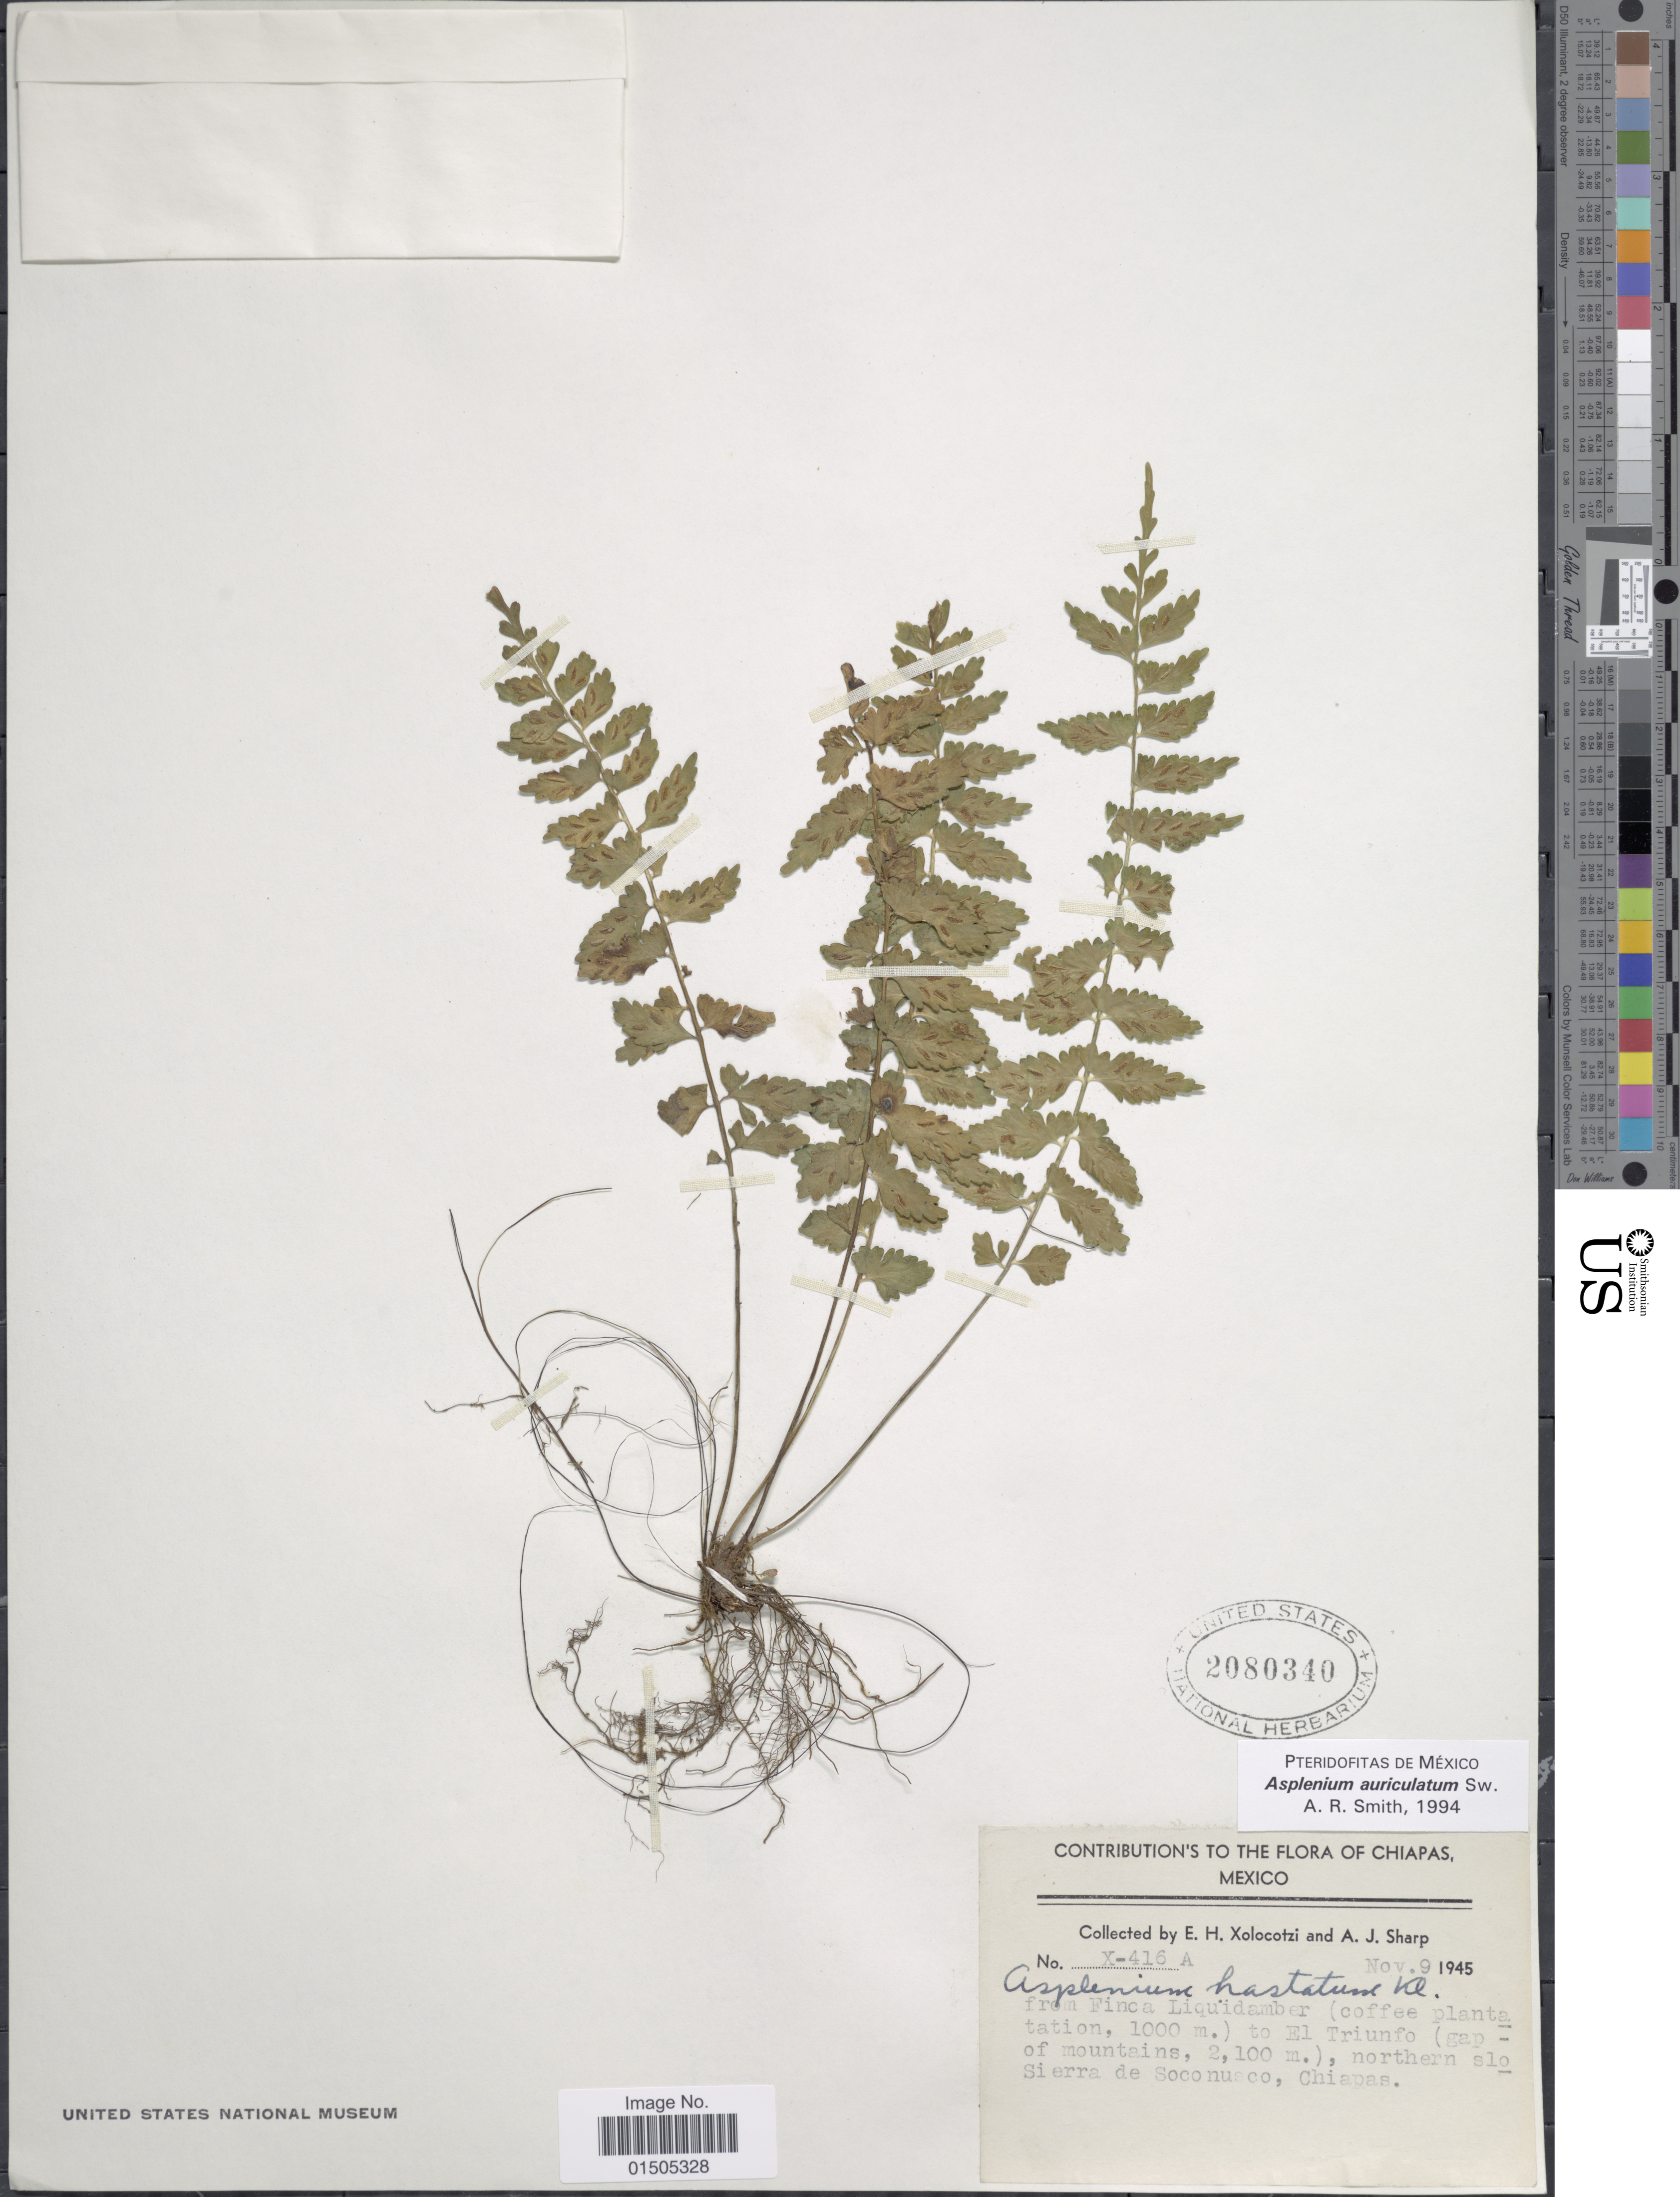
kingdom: Plantae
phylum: Tracheophyta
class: Polypodiopsida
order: Polypodiales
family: Aspleniaceae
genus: Asplenium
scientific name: Asplenium auriculatum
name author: Sw.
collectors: E. I. Hernández-X. & A. J. Sharp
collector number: X-416 A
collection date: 1945-11-09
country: Mexico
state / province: Chiapas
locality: From Finca Liquidamber (coffee plantation), to El Triunfo (gap of mountains), northern slo Sierra de Soconusco.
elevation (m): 1000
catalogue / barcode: US 2080340